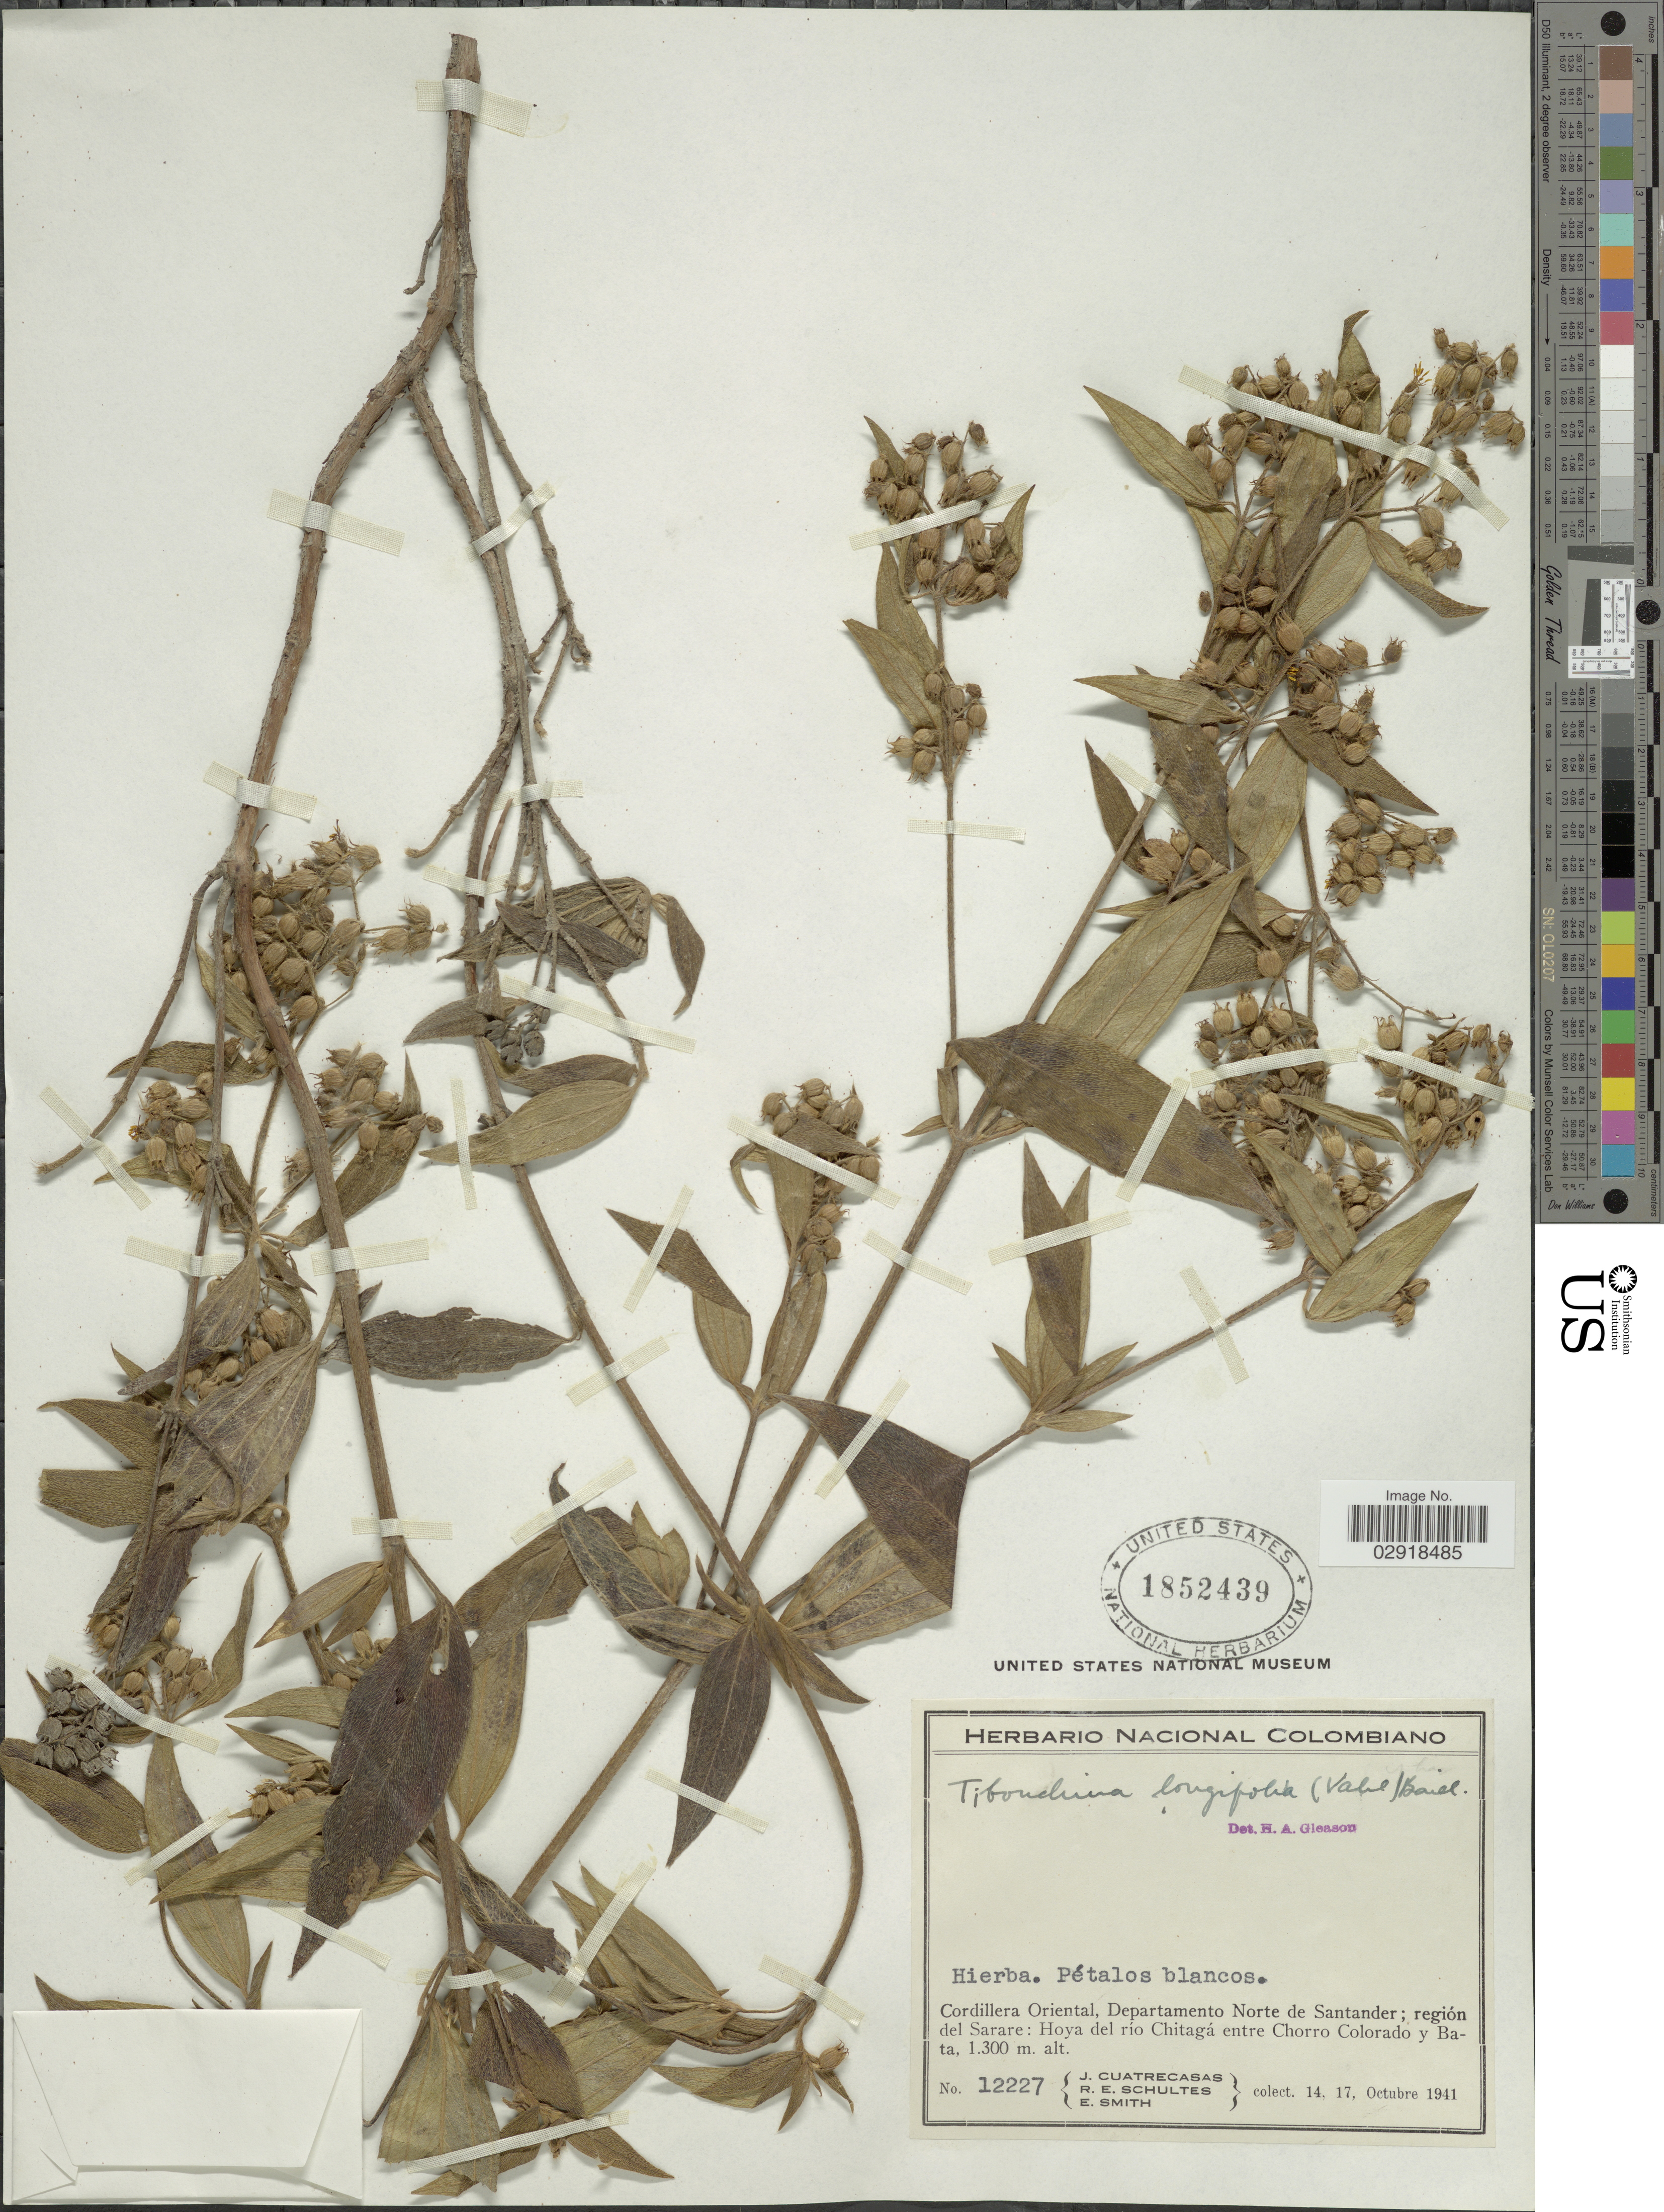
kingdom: Plantae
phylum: Tracheophyta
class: Magnoliopsida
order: Myrtales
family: Melastomataceae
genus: Chaetogastra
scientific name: Chaetogastra longifolia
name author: (Vahl) DC.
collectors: J. Cuatrecasas, R. E. Schultes & E. Smith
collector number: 12227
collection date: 1941-10-14/1941-10-17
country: Colombia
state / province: Norte de Santander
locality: Cordillera Oriental, Departamento Norte de Santander, región del Sarare, Hoya del río Chitagá entre Chorro Colorado y Bata.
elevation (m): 1300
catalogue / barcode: US 1852439